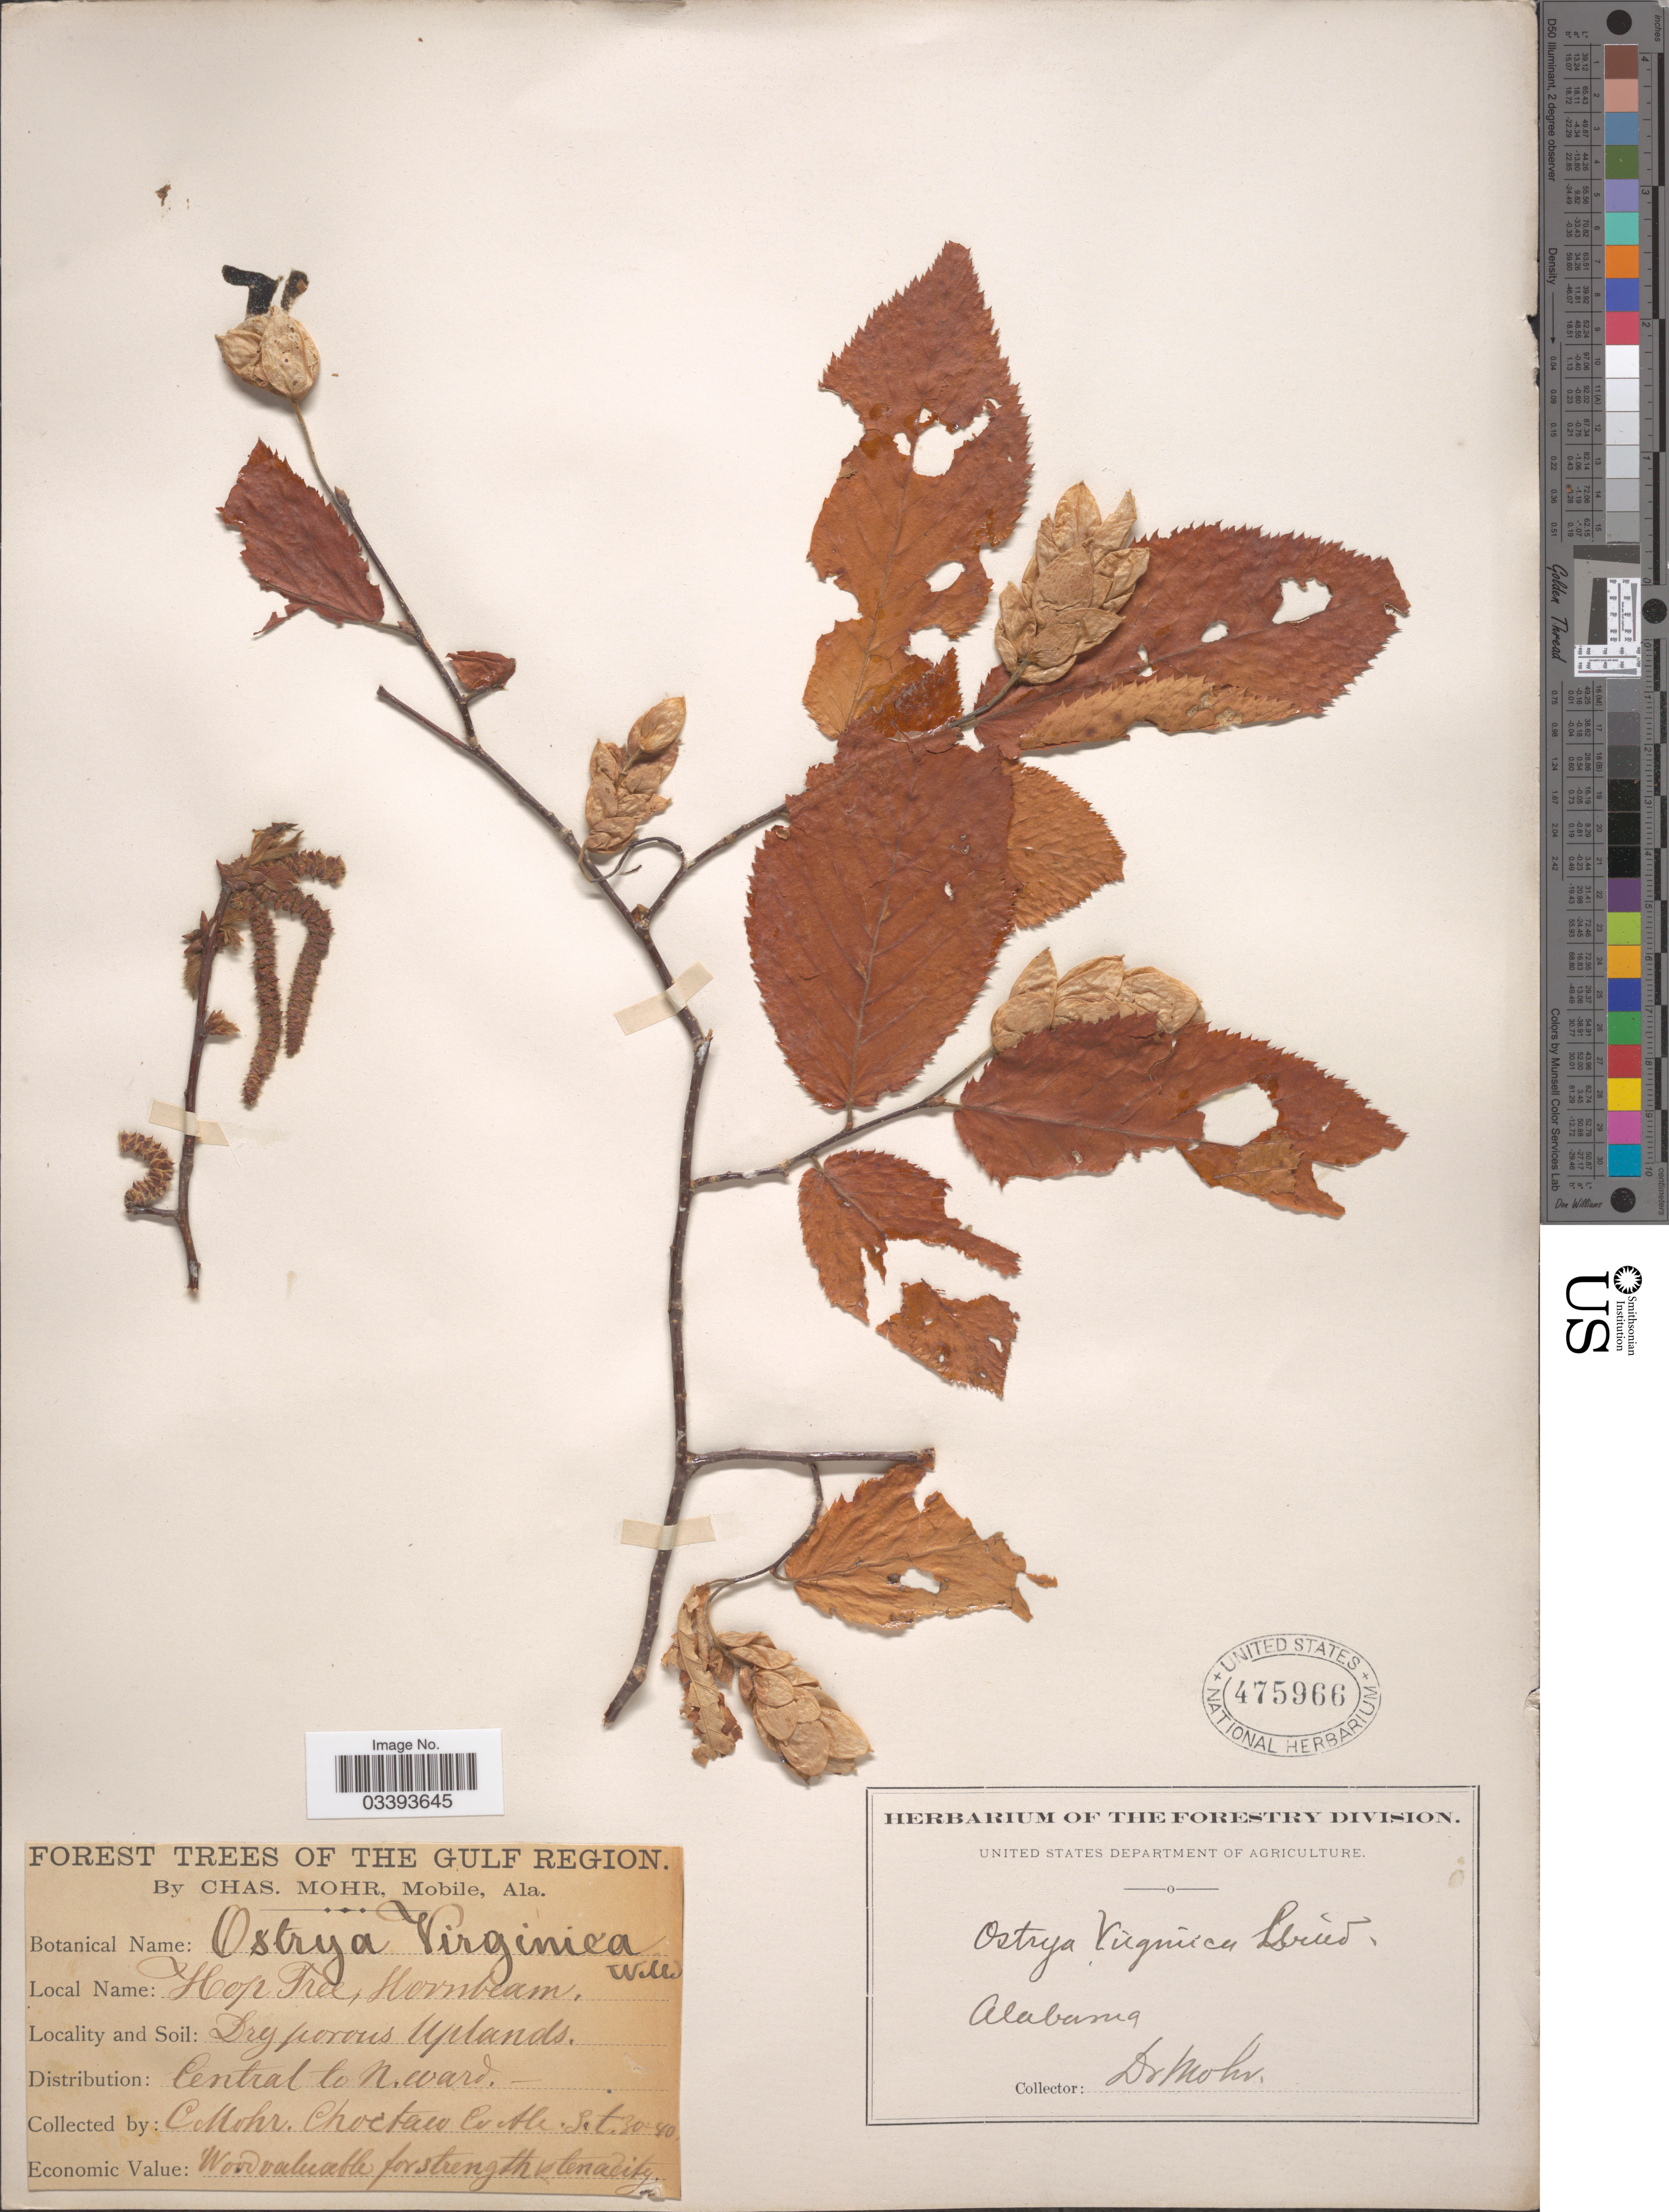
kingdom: Plantae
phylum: Tracheophyta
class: Magnoliopsida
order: Fagales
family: Betulaceae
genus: Ostrya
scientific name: Ostrya virginiana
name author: (Mill.) K. Koch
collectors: Mohr, C. T. (herbarium)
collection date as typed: Transcribed d/m/y: 30/9/40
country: United States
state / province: Alabama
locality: Central to N. ward. Choctaw Co. Ala.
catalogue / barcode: US 475966